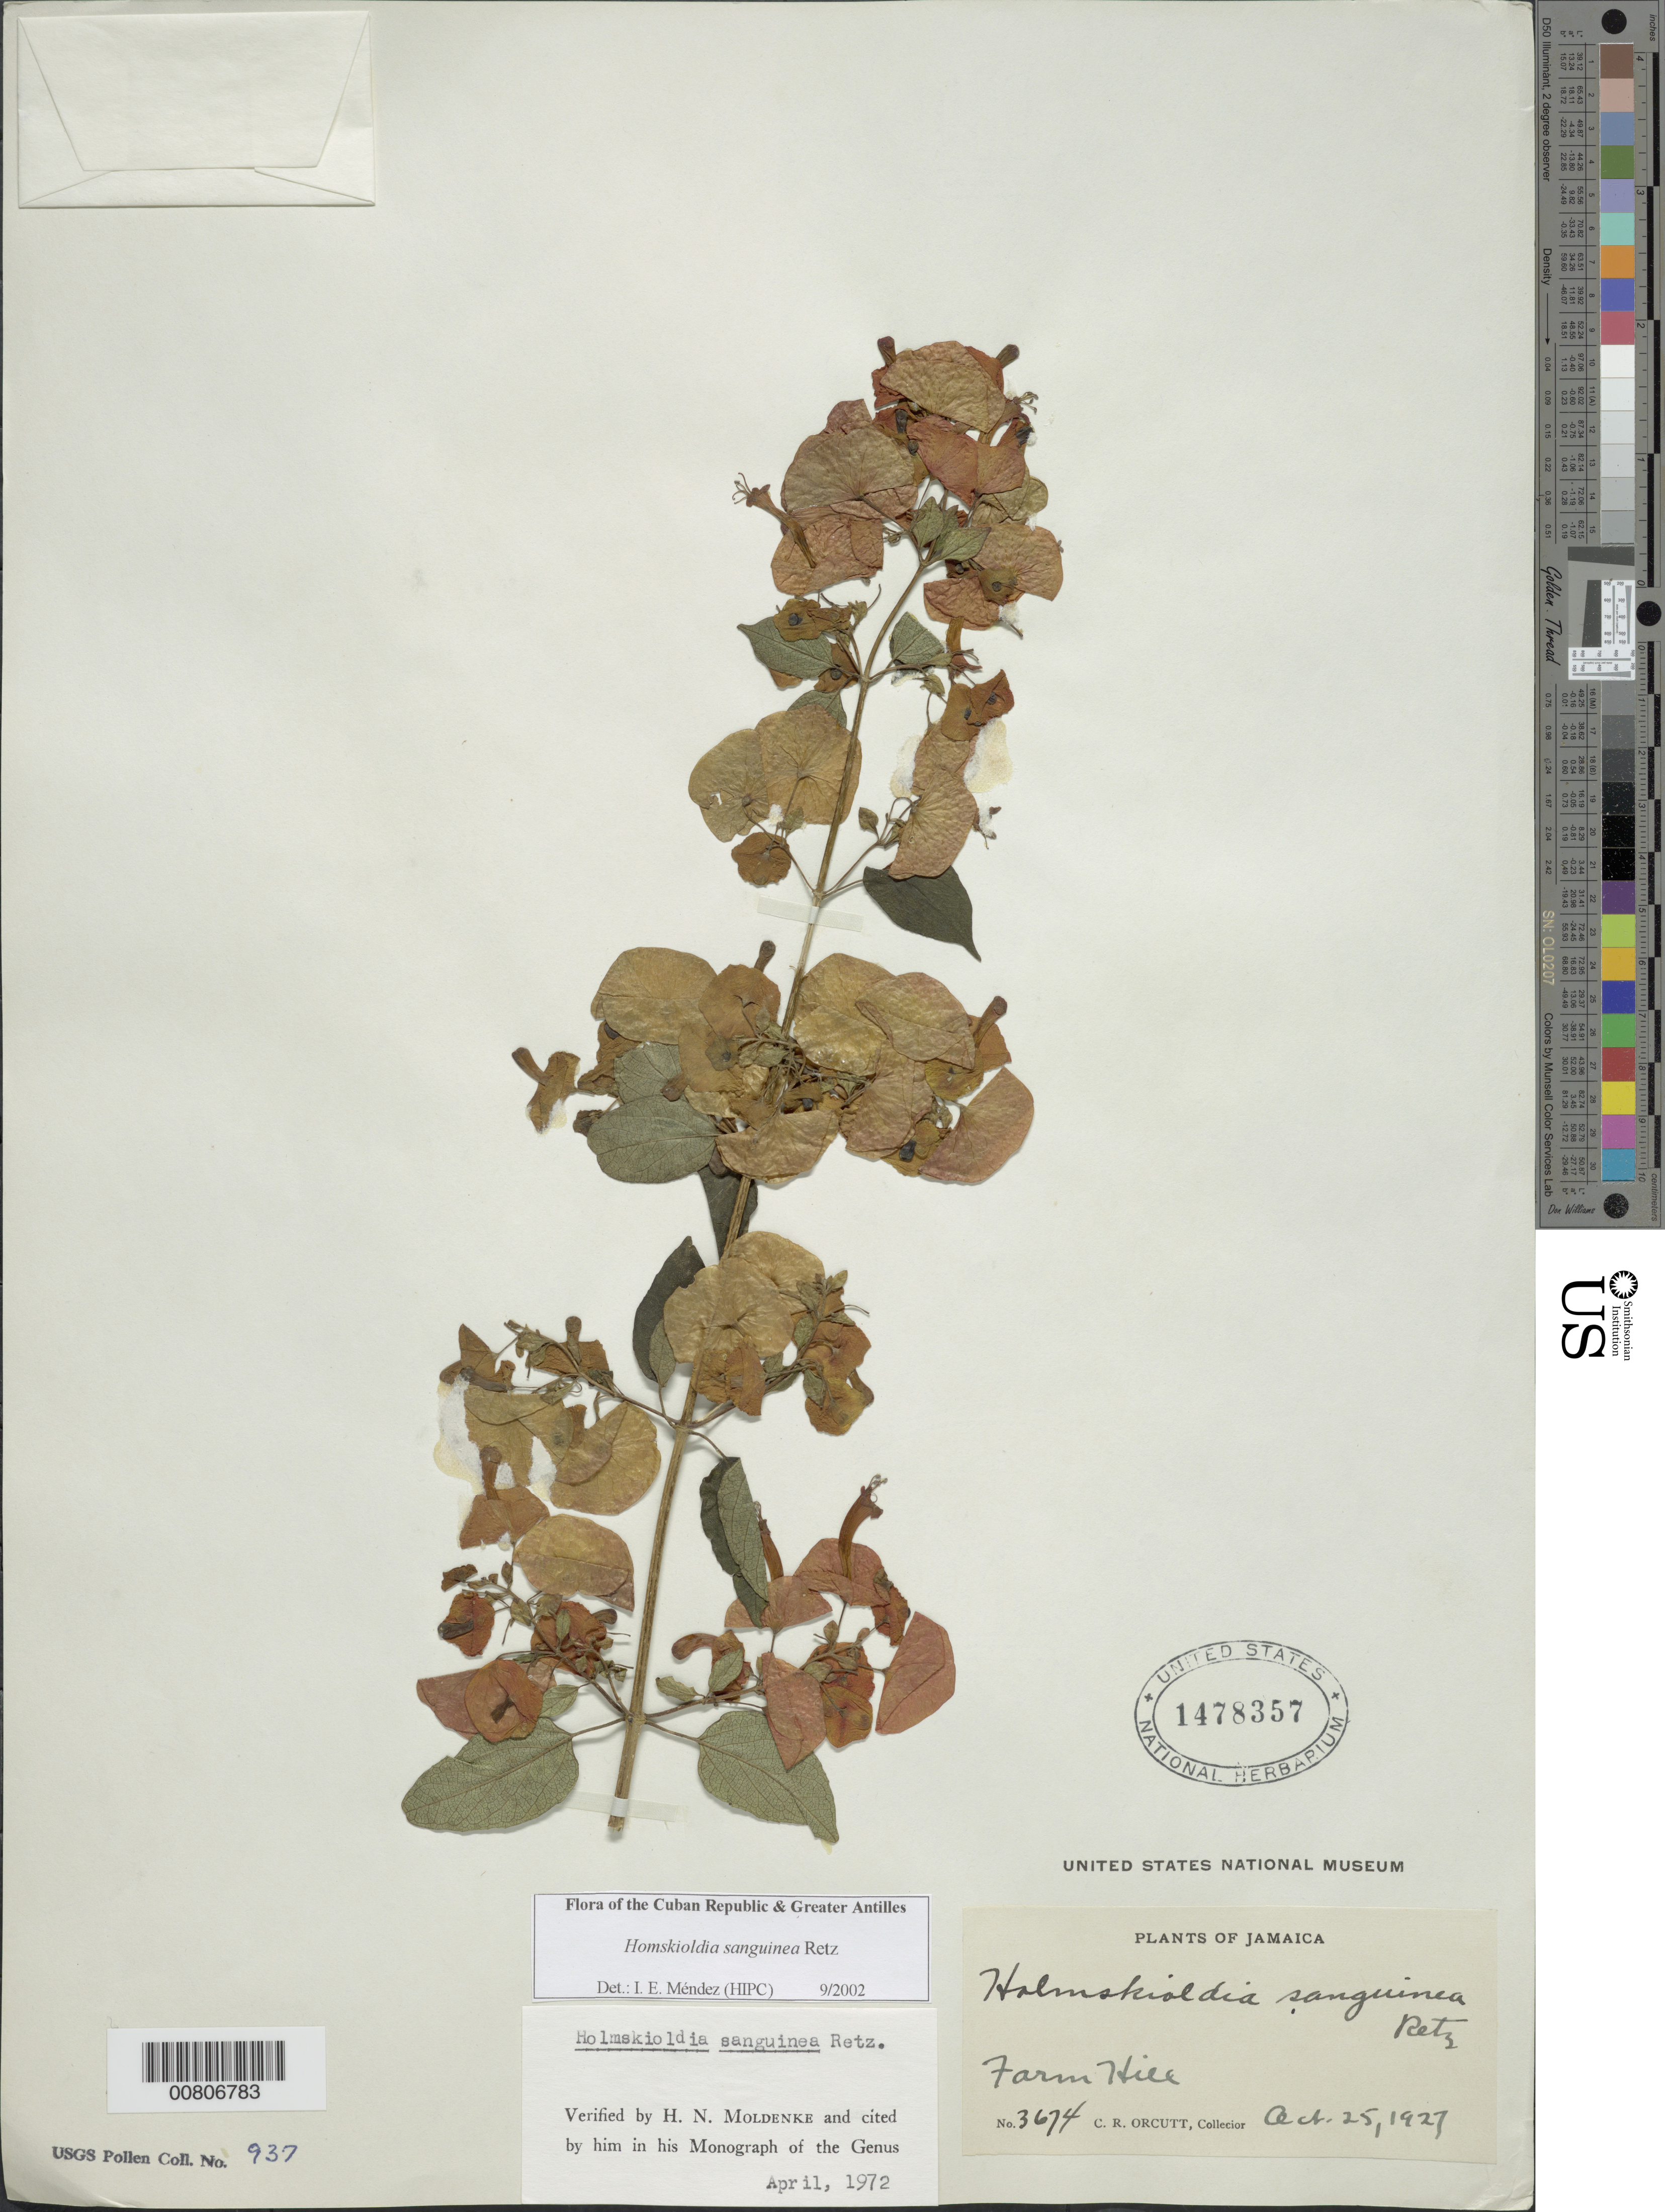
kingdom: Plantae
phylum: Tracheophyta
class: Magnoliopsida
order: Lamiales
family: Lamiaceae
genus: Holmskioldia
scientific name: Holmskioldia sanguinea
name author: Retz.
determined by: Méndez, Isidro E., (HIPC)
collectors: C. R. Orcutt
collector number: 3674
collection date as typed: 25 Oct 1927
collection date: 1927-10-25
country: Jamaica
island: Jamaica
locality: Farm Hill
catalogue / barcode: US 1478357